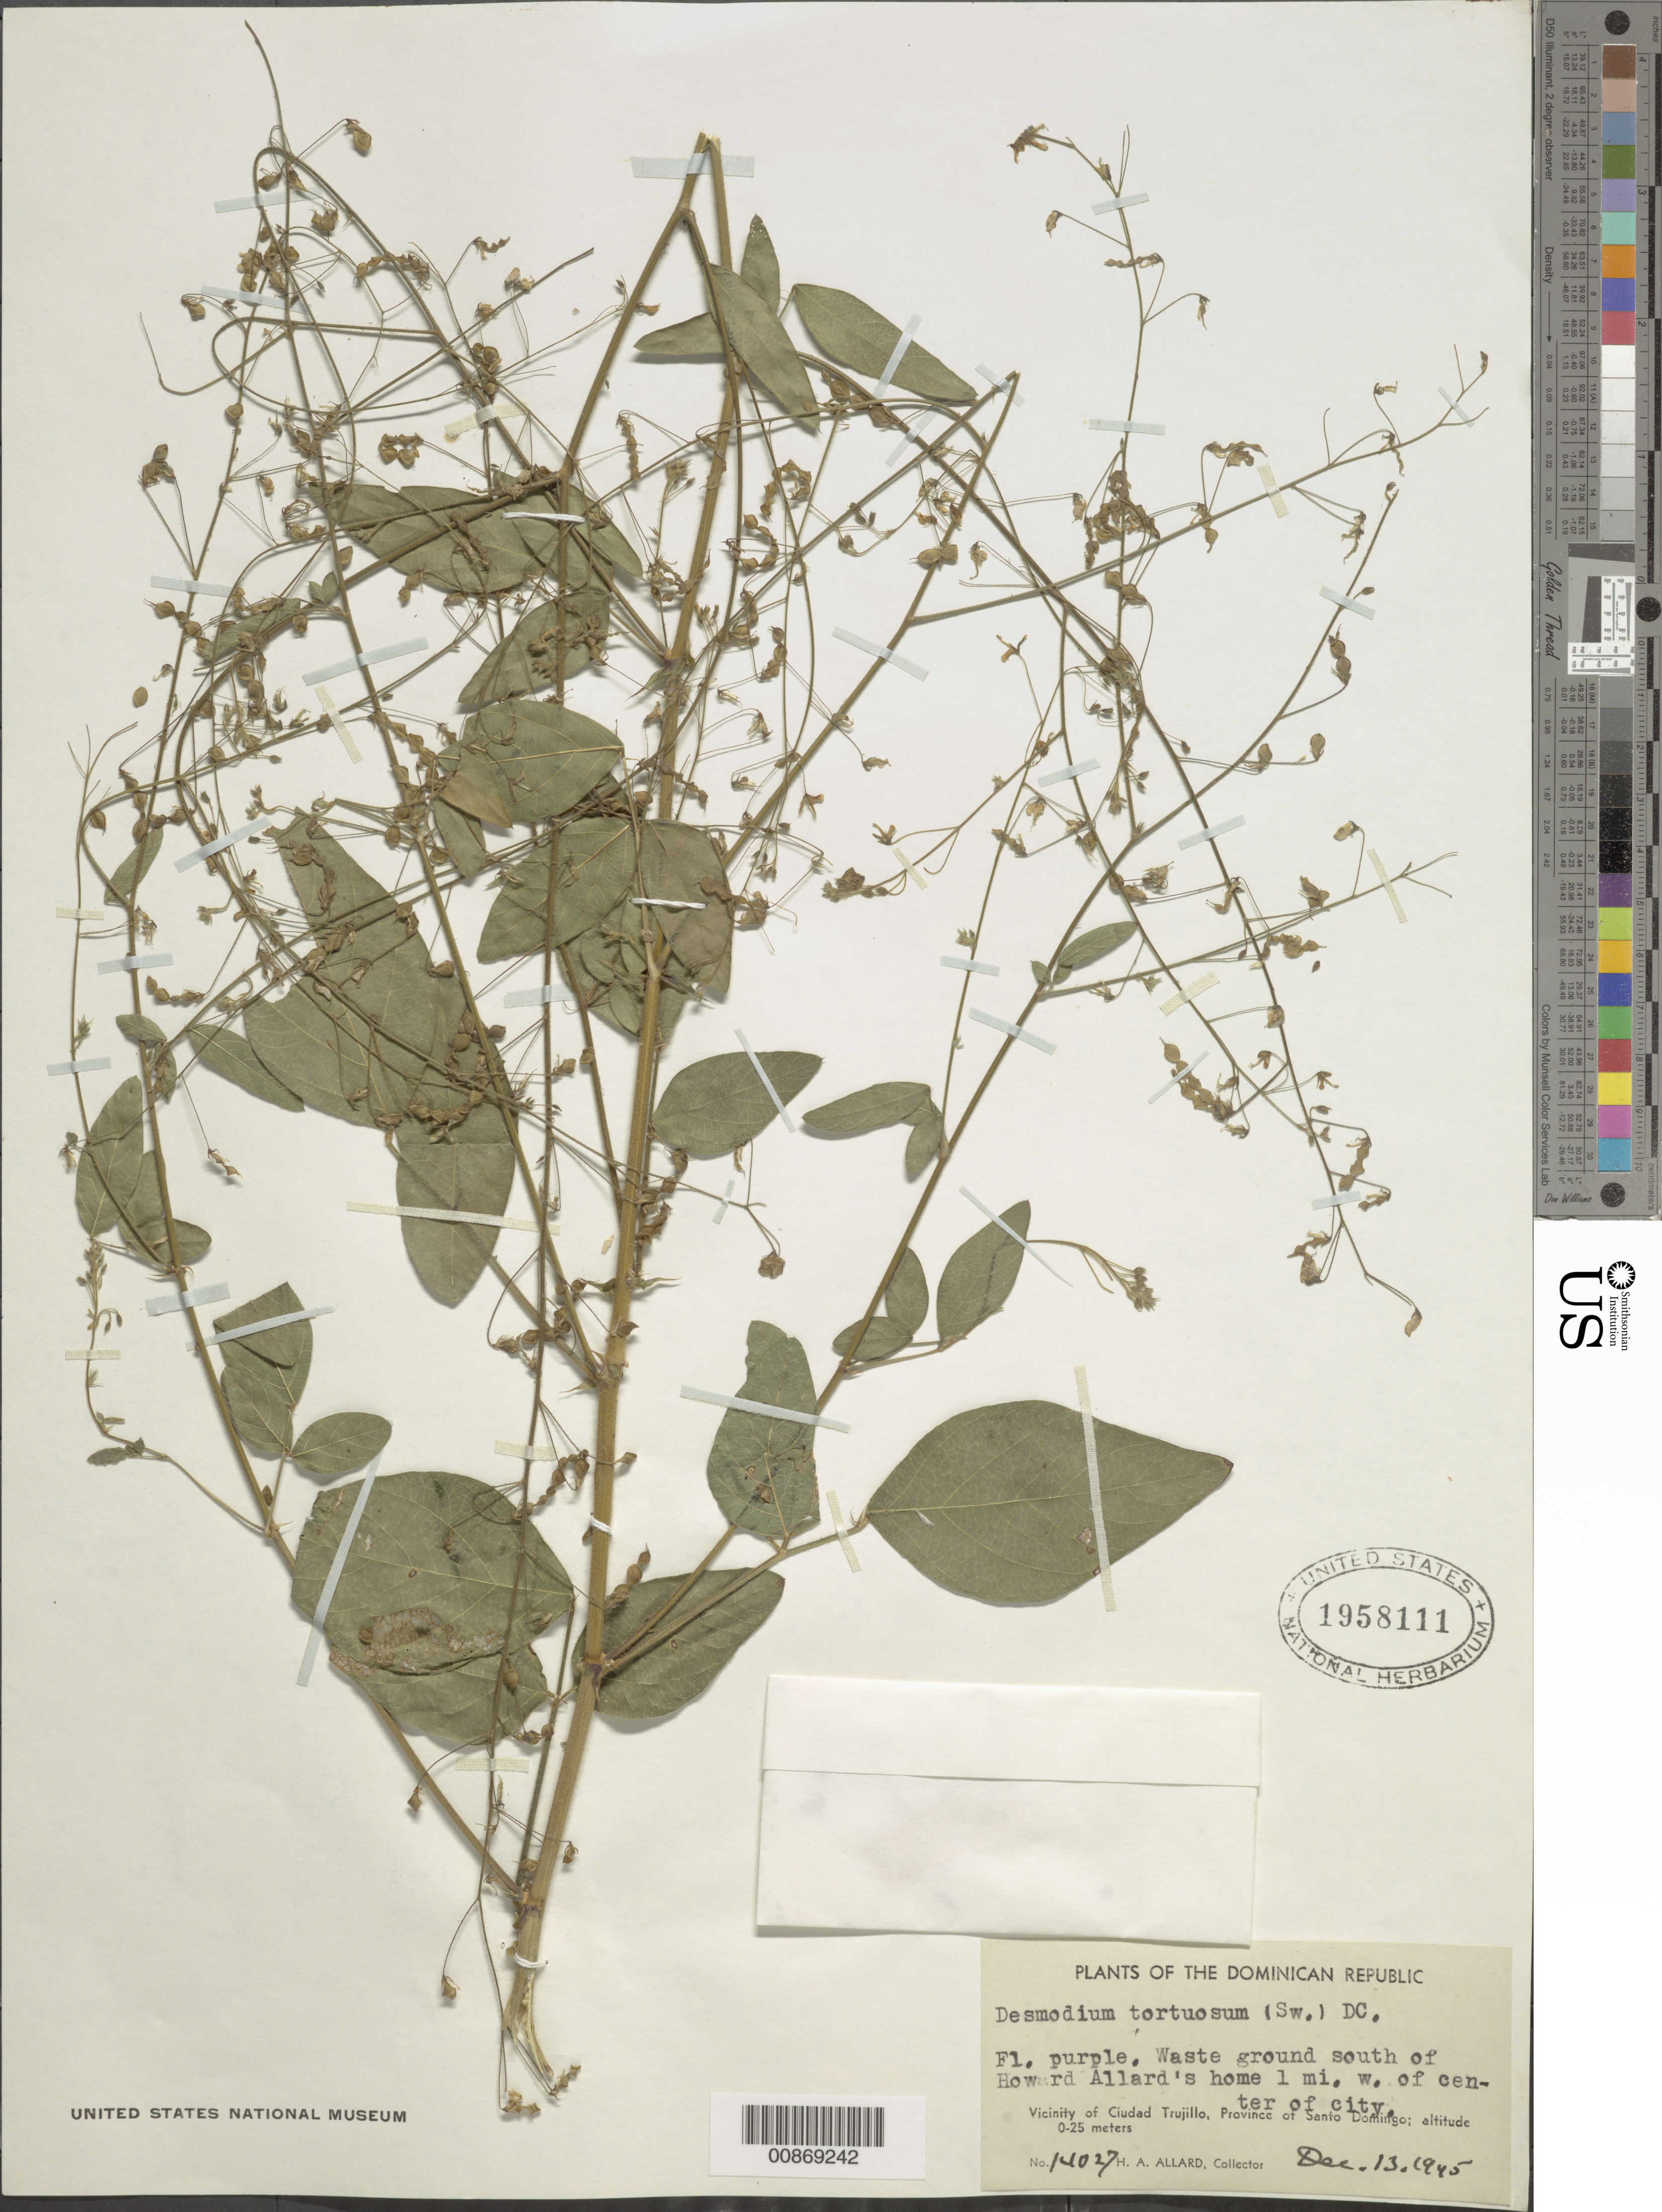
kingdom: Plantae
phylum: Tracheophyta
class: Magnoliopsida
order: Fabales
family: Fabaceae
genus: Desmodium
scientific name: Desmodium tortuosum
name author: (Sw.) DC.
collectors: H. A. Allard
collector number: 14027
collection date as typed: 13 Dec 1945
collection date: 1945-12-13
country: Dominican Republic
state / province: Distrito Nacional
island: Hispaniola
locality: Vicinity of Ciudad Trujillo, Province of Santo Domingo (obsolete). Waste ground south of Howard Allard's home, 1 mi. W of center of city.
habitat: Waste ground.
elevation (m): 0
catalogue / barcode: US 1958111